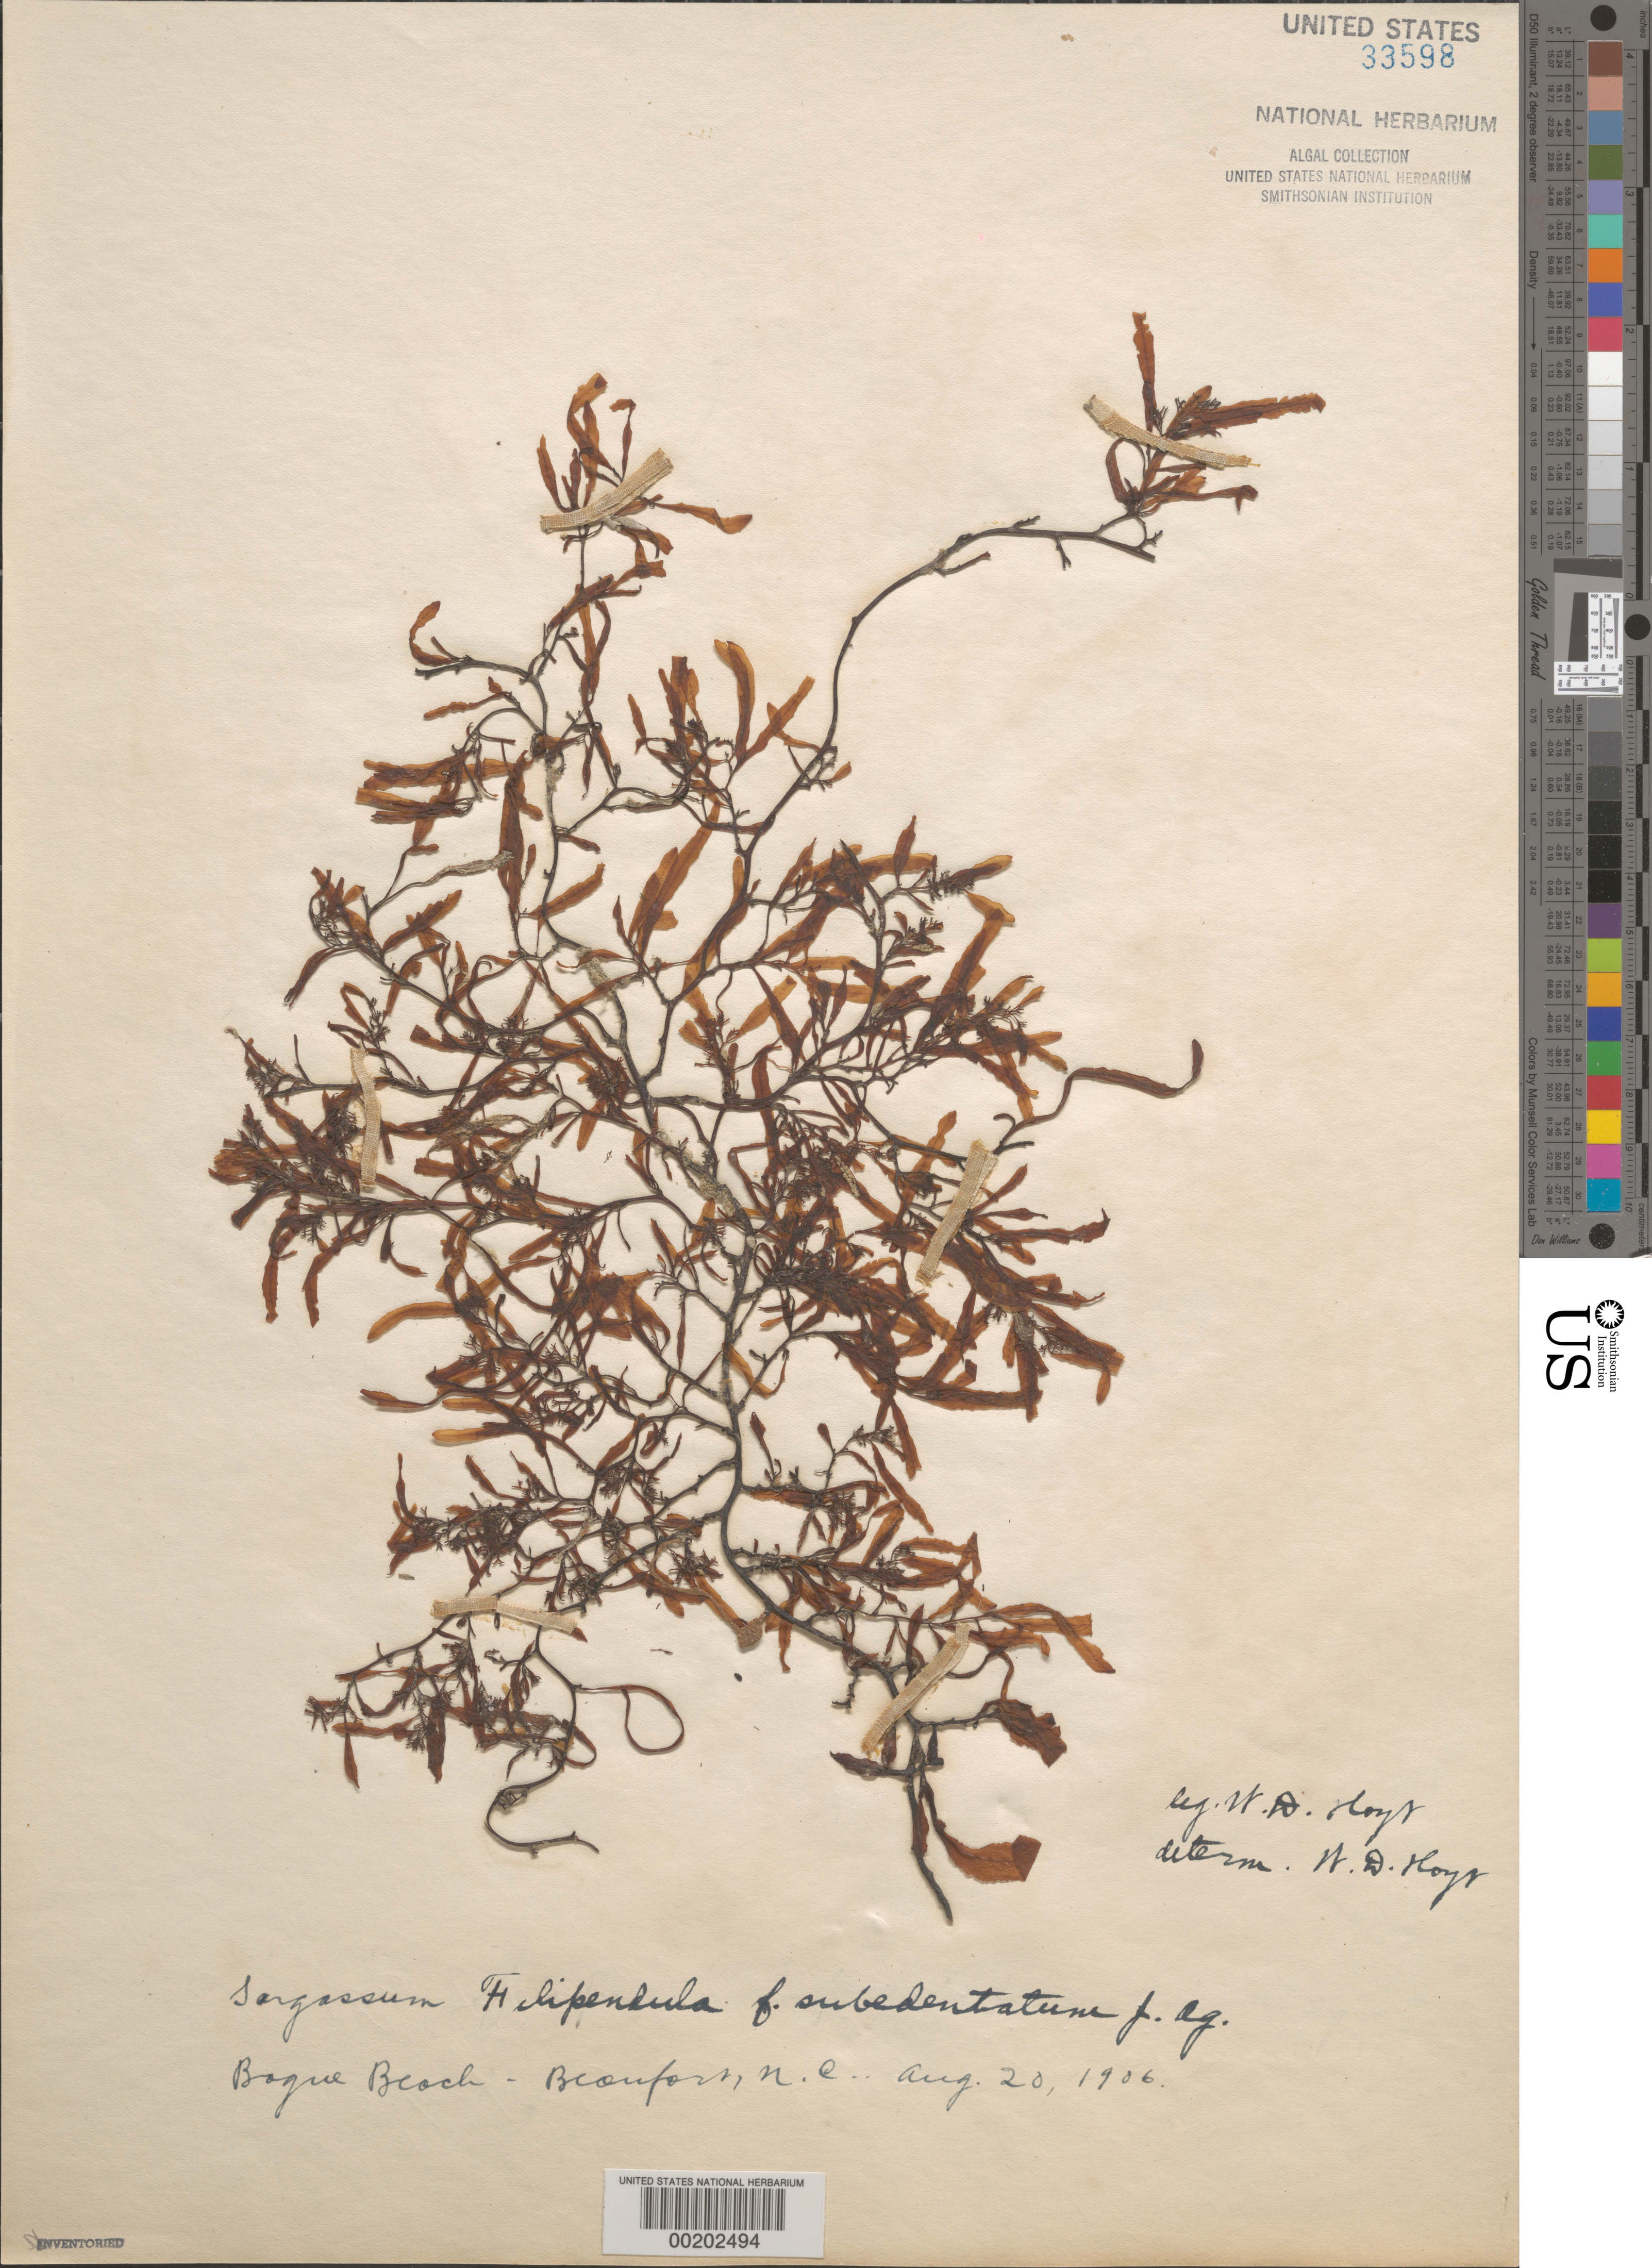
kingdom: Chromista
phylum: Ochrophyta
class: Phaeophyceae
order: Fucales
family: Sargassaceae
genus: Sargassum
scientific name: Sargassum filipendula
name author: C. Agardh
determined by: Hoyt, W. D.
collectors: W. D. Hoyt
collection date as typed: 20 Aug 1906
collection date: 1906-08-20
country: United States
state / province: North Carolina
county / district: Carteret County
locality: Beaufort, Bogue Beach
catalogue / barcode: US 33598